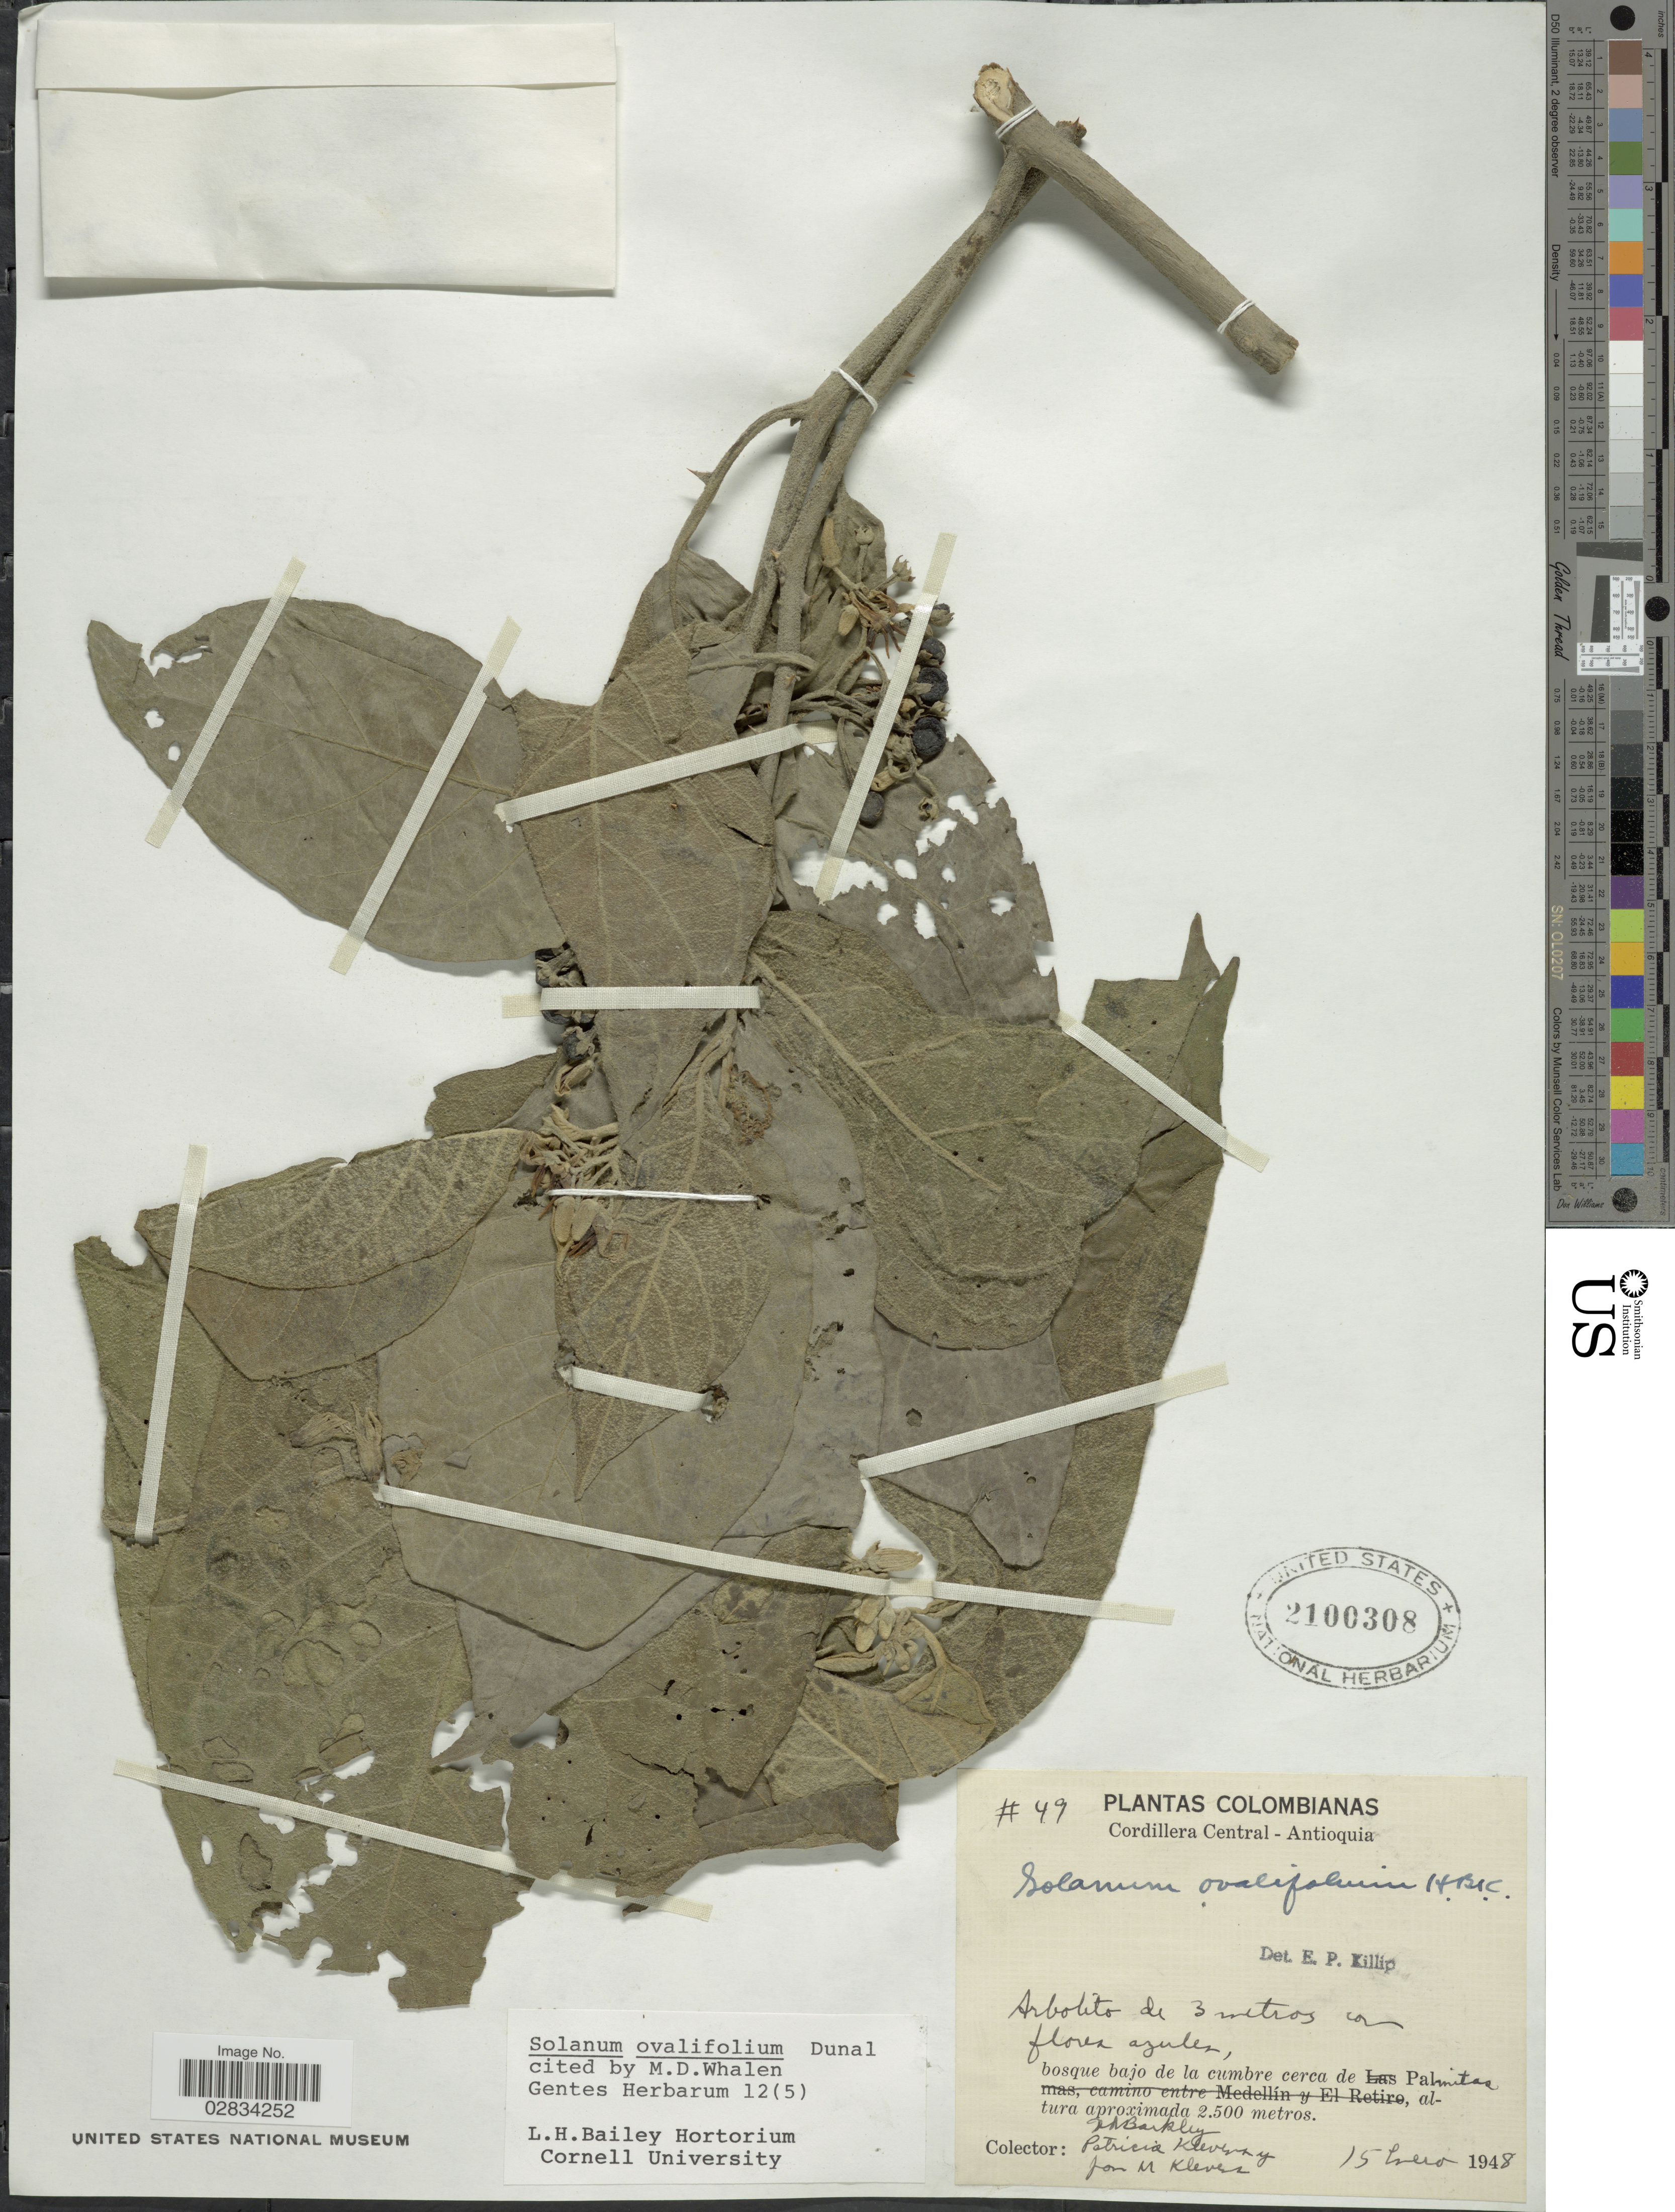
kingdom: Plantae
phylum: Tracheophyta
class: Magnoliopsida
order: Solanales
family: Solanaceae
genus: Solanum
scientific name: Solanum ovalifolium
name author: Dunal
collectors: F. A. Barkley, P. Klevert & M. Klevert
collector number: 49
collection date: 1948-01-15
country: Colombia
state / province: Antioquia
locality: Cordillera Central - Antioquia. Bosque bajo de la cumbre cerca de Palmitas.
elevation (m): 2500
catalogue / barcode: US 2100308